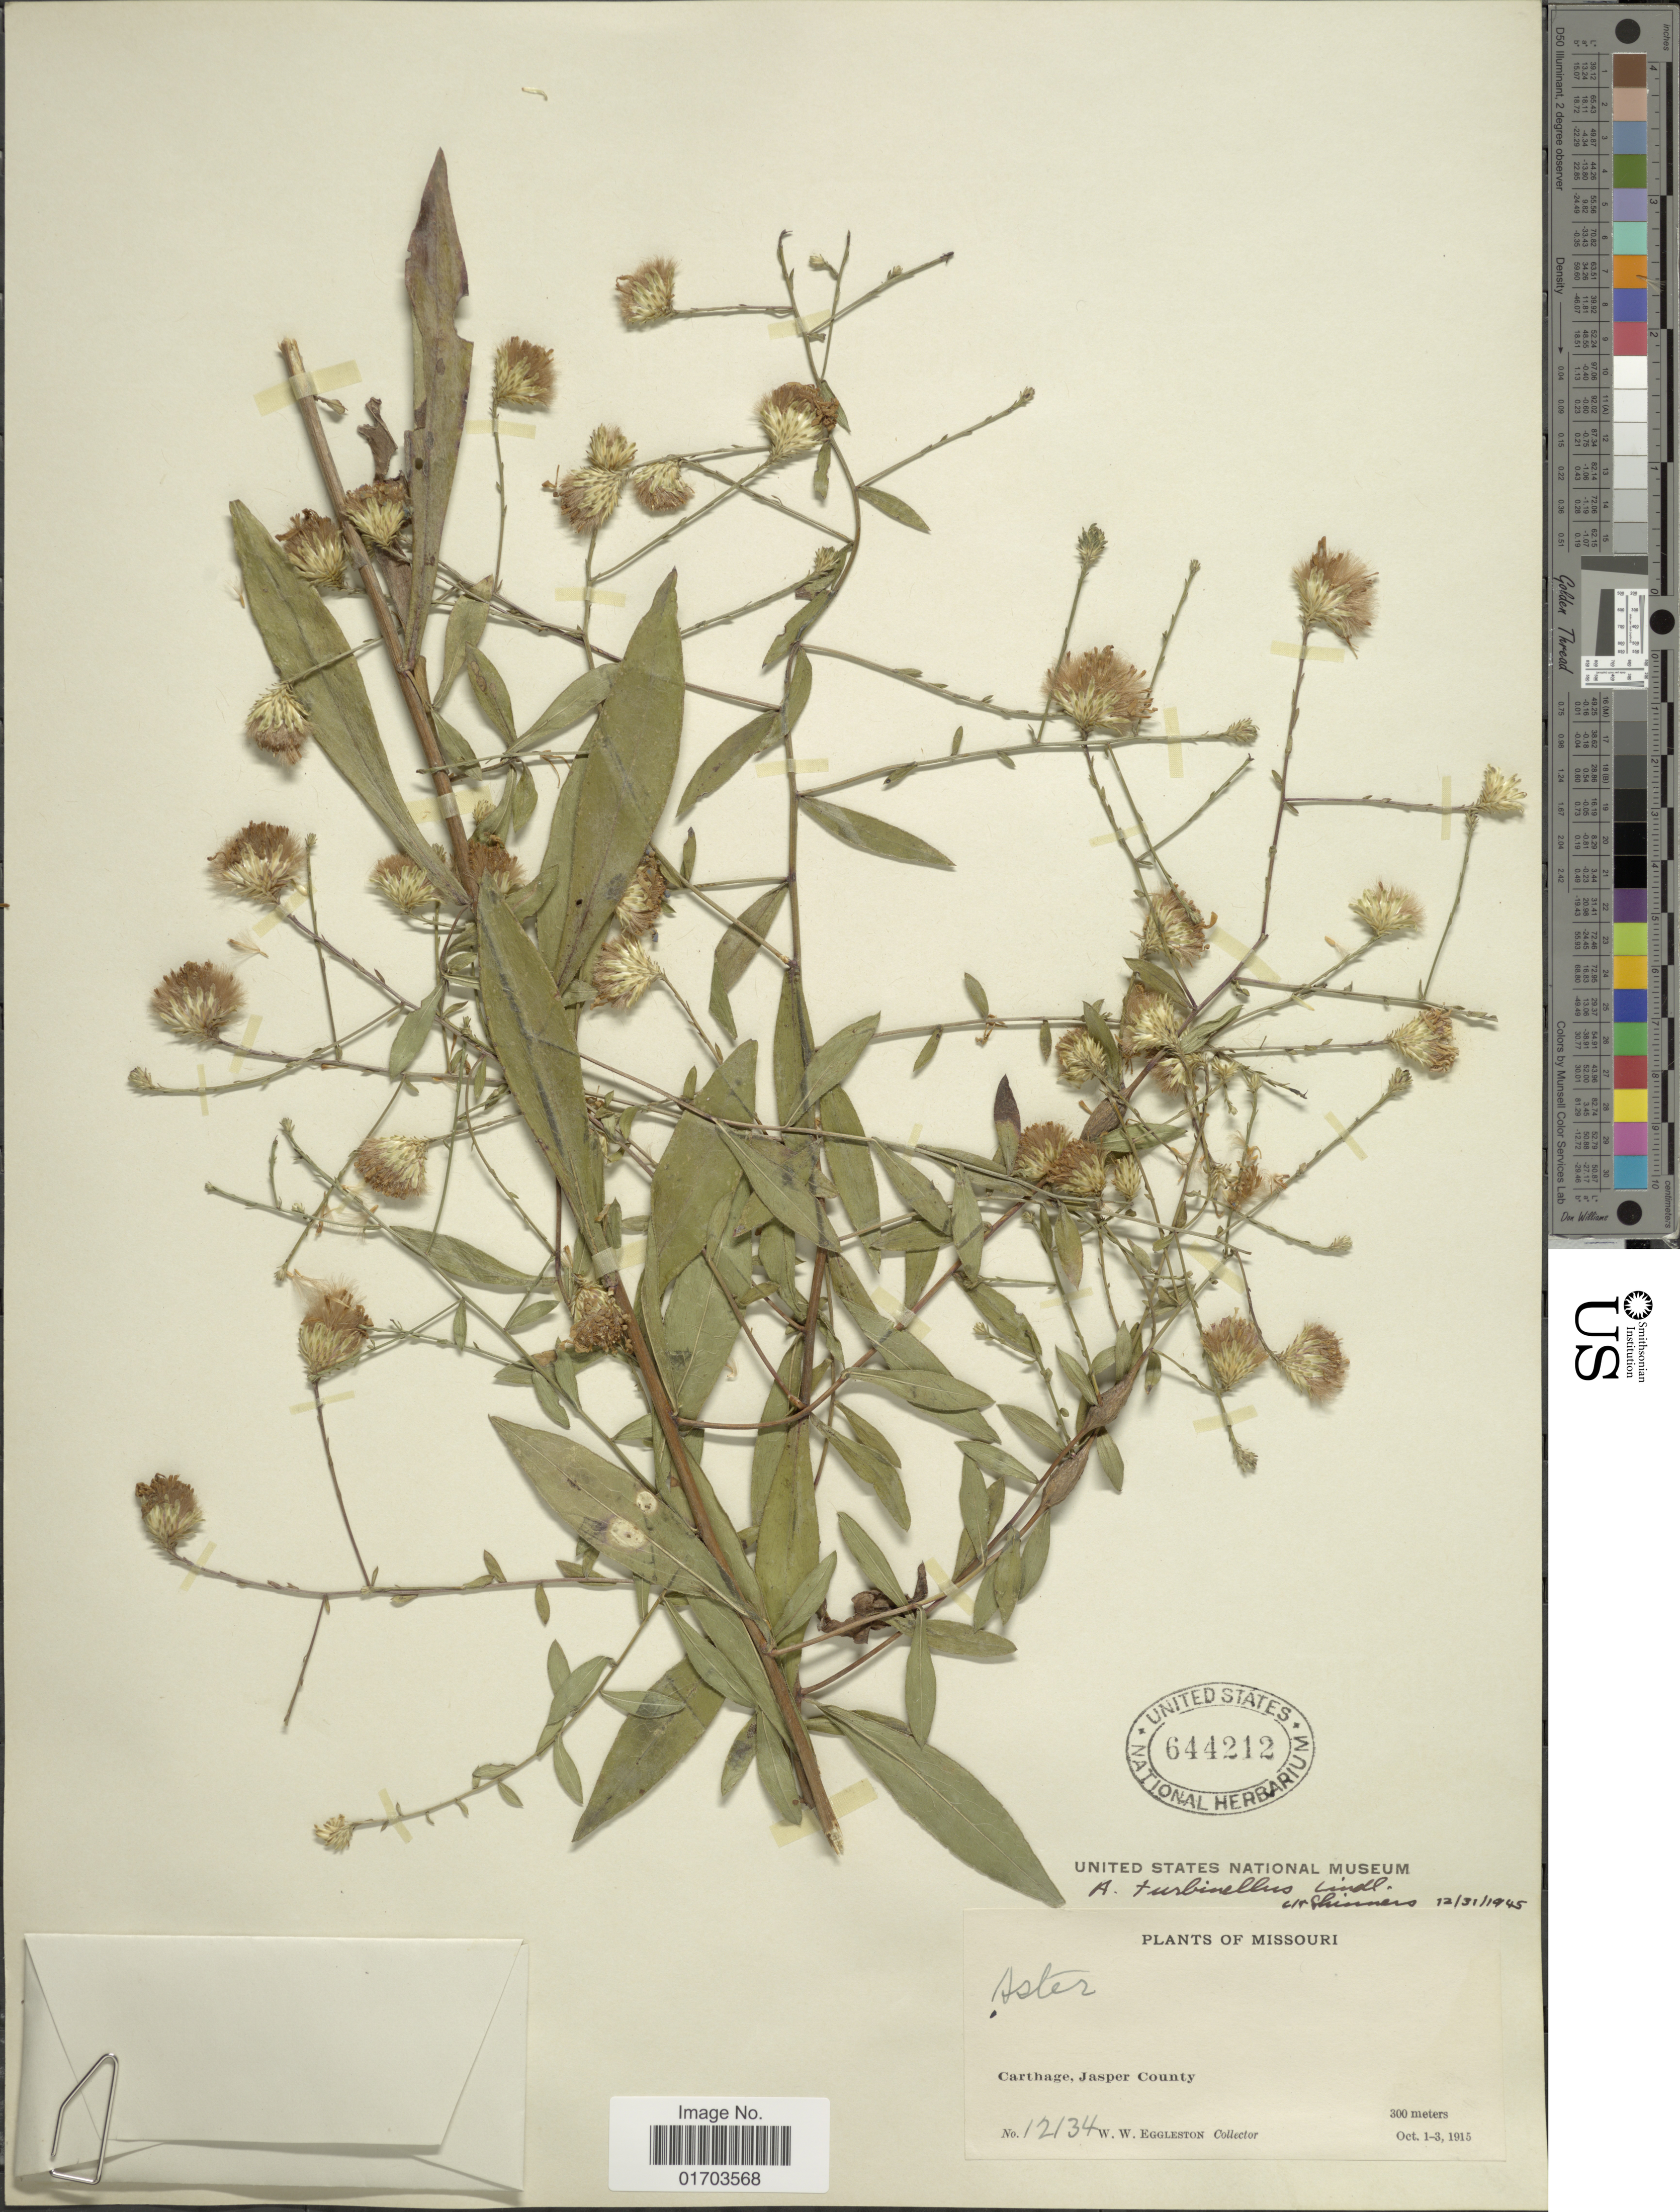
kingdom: Plantae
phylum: Tracheophyta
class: Magnoliopsida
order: Asterales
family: Asteraceae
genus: Symphyotrichum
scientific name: Symphyotrichum turbinellum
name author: (Lindl.) G.L. Nesom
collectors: W. W. Eggleston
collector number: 12134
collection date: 1915-10-01/1915-10-03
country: United States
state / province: Missouri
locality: Missouri. Carthage, Jasper County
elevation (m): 300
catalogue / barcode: US 644212